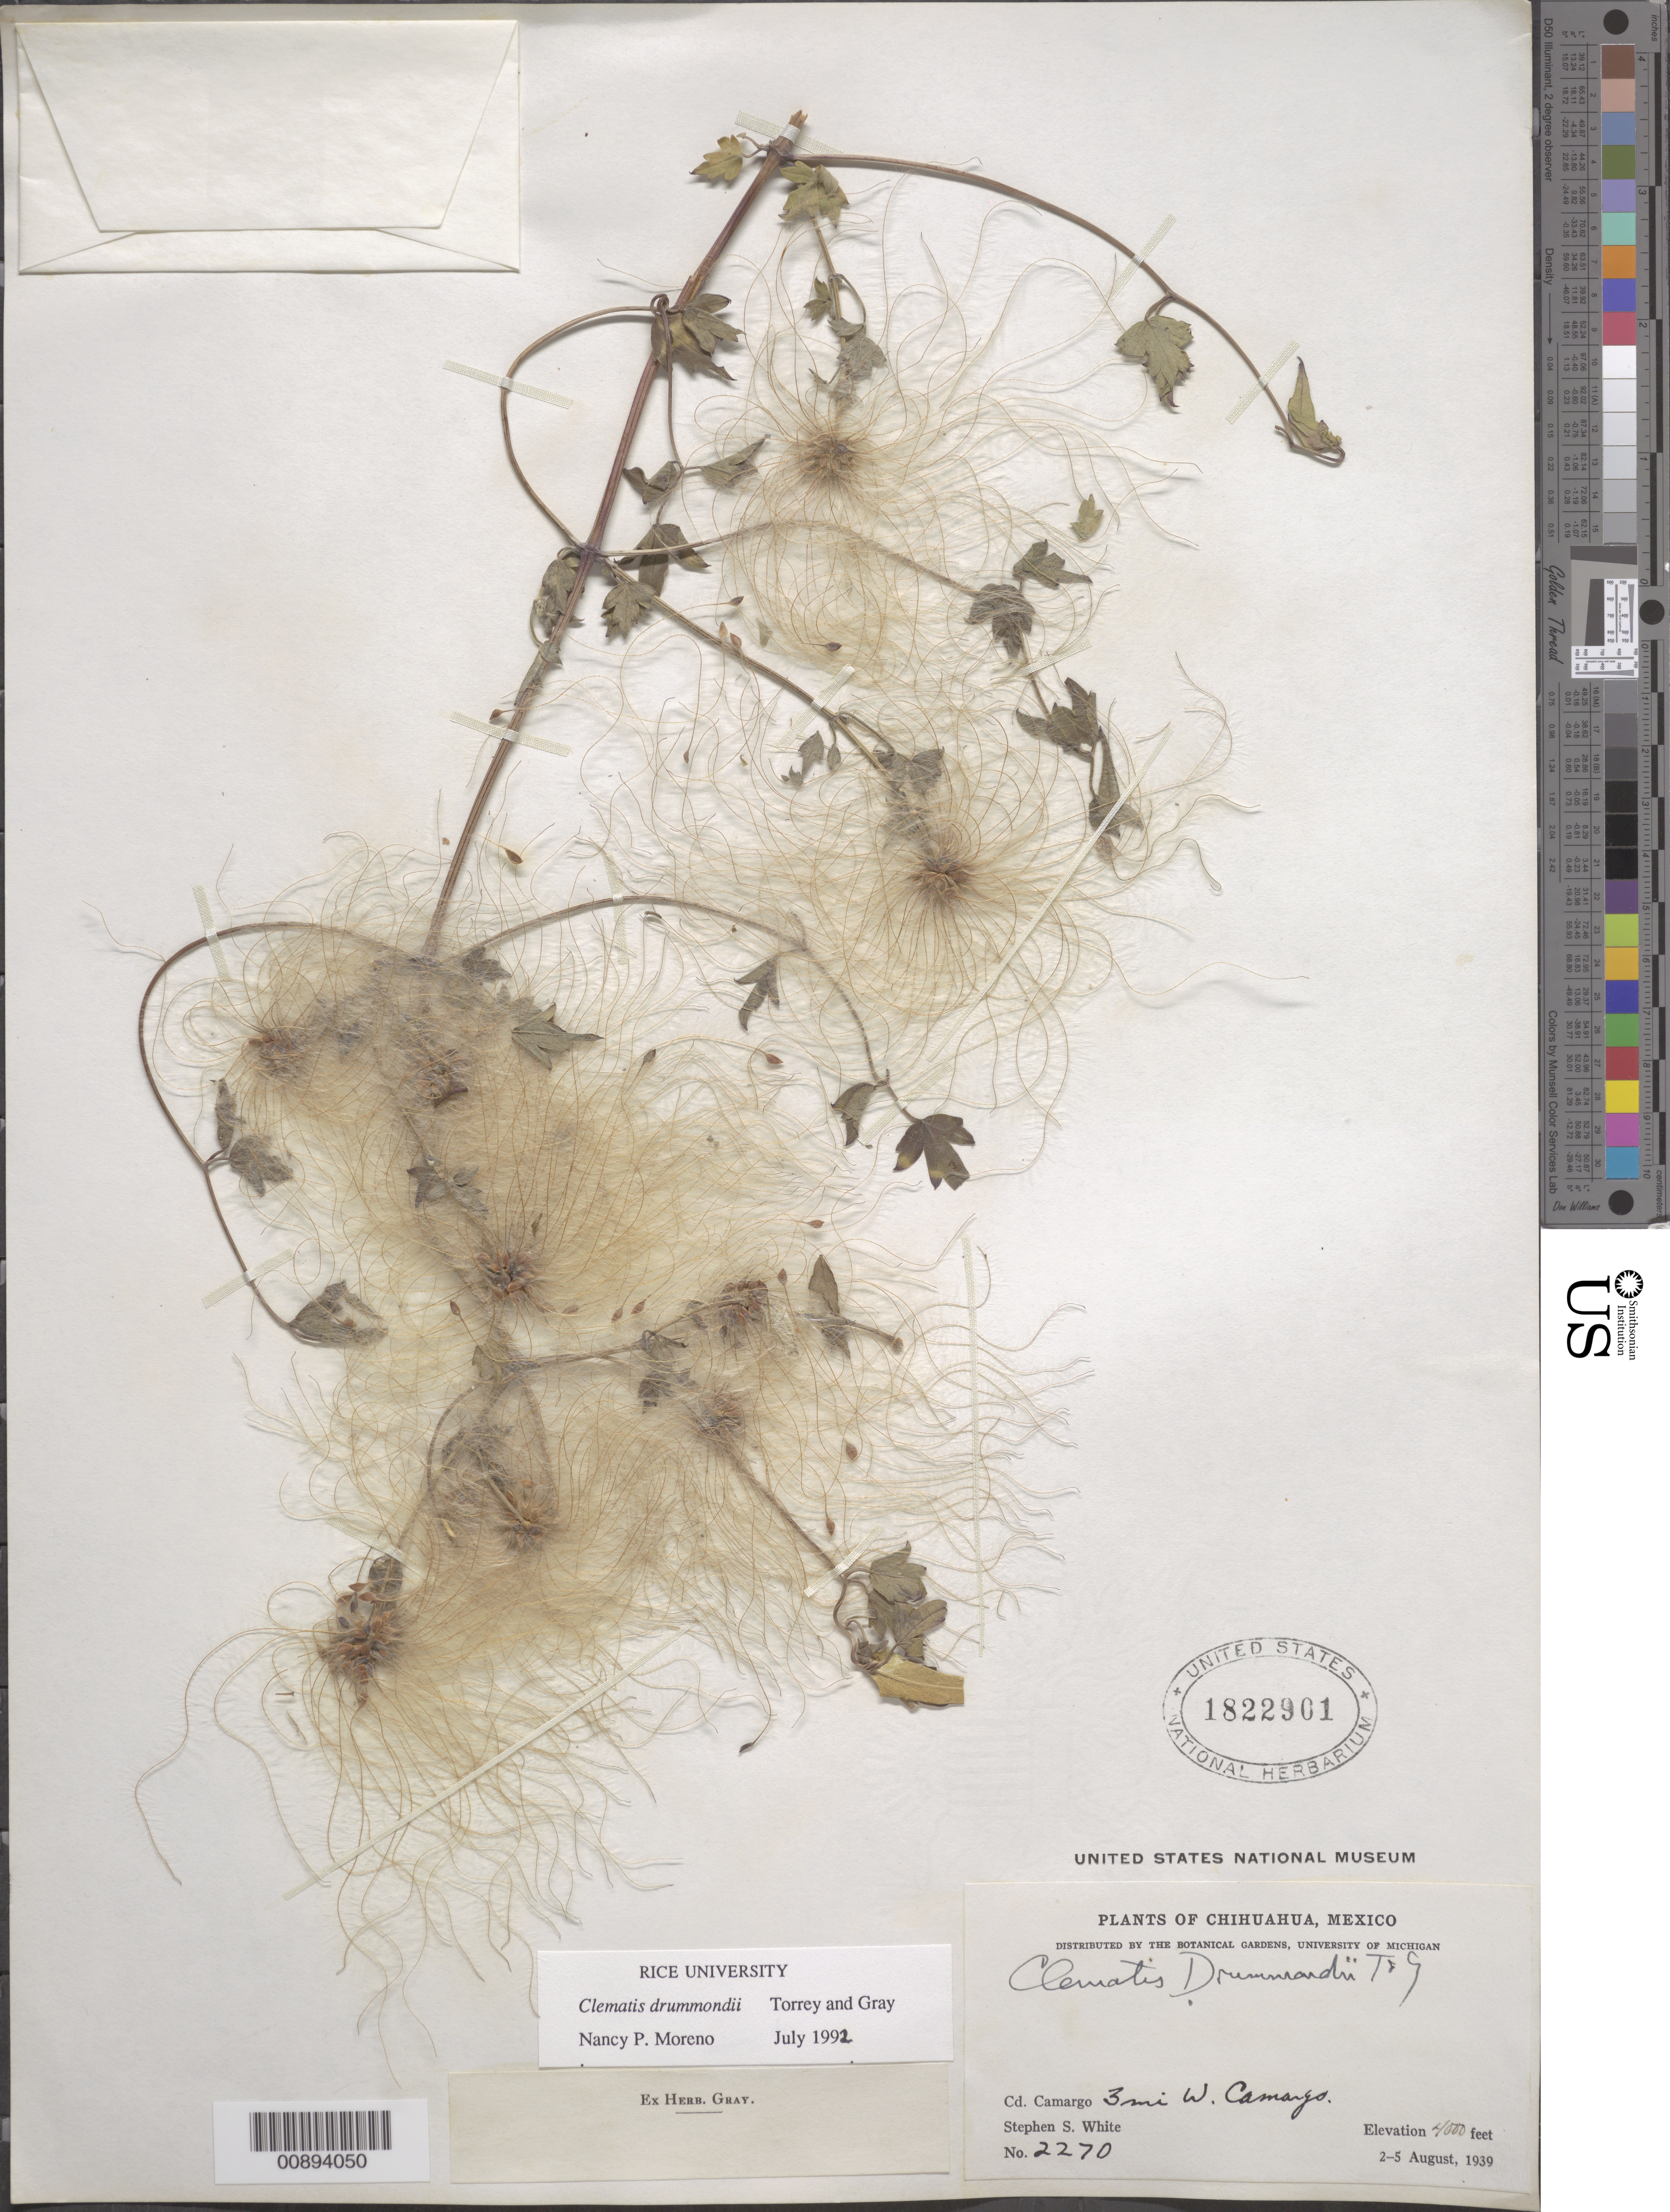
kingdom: Plantae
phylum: Tracheophyta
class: Magnoliopsida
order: Ranunculales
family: Ranunculaceae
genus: Clematis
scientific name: Clematis drummondii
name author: Torr. & A. Gray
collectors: S. S. White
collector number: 2270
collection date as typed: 02 Aug 1939 to 05 Aug 1939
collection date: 1939-08-02/1939-08-05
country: Mexico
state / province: Chihuahua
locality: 3 mi. W. Cd. Camargo, Chihuahua.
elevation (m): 1219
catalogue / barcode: US 1822901